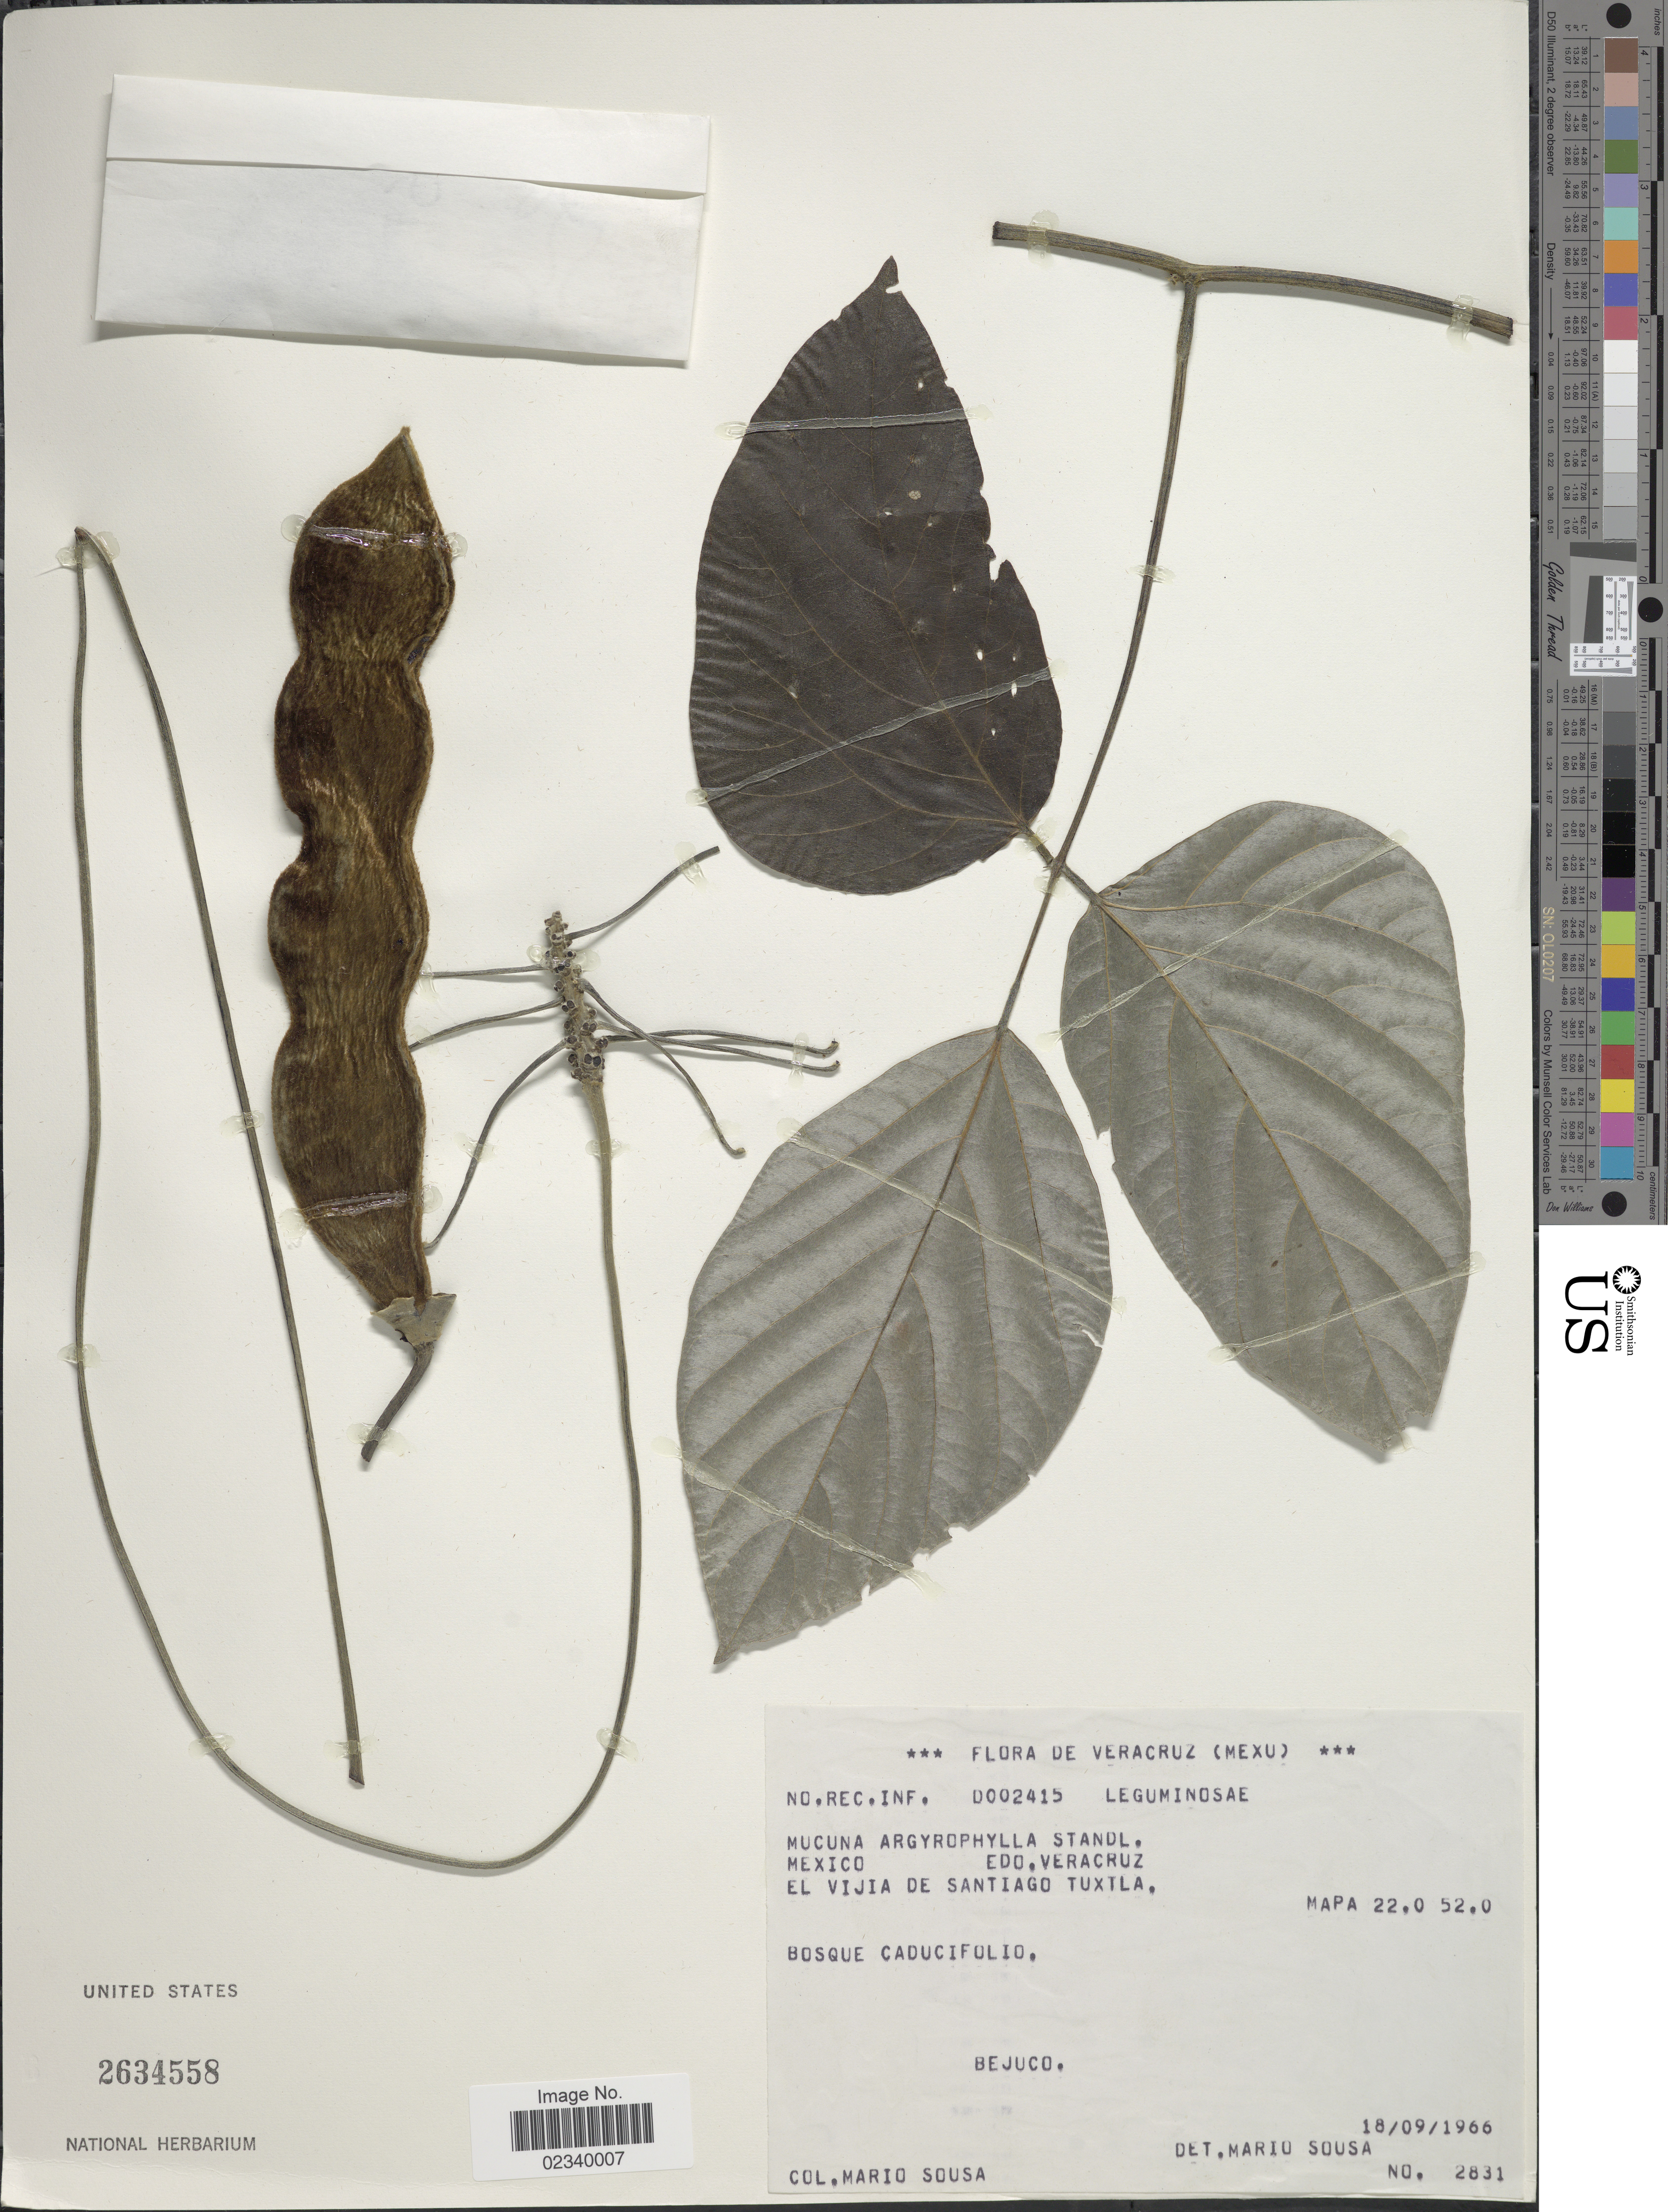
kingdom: Plantae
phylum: Tracheophyta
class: Magnoliopsida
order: Fabales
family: Fabaceae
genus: Mucuna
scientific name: Mucuna argyrophylla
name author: Standl.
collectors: M. Sousa S.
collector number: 2831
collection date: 1966-09-18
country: Mexico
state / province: Veracruz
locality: Edo. Veracruz, El Vija De Santiago Tuxtla, Mapa 22.0 52.0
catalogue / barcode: US 2634558